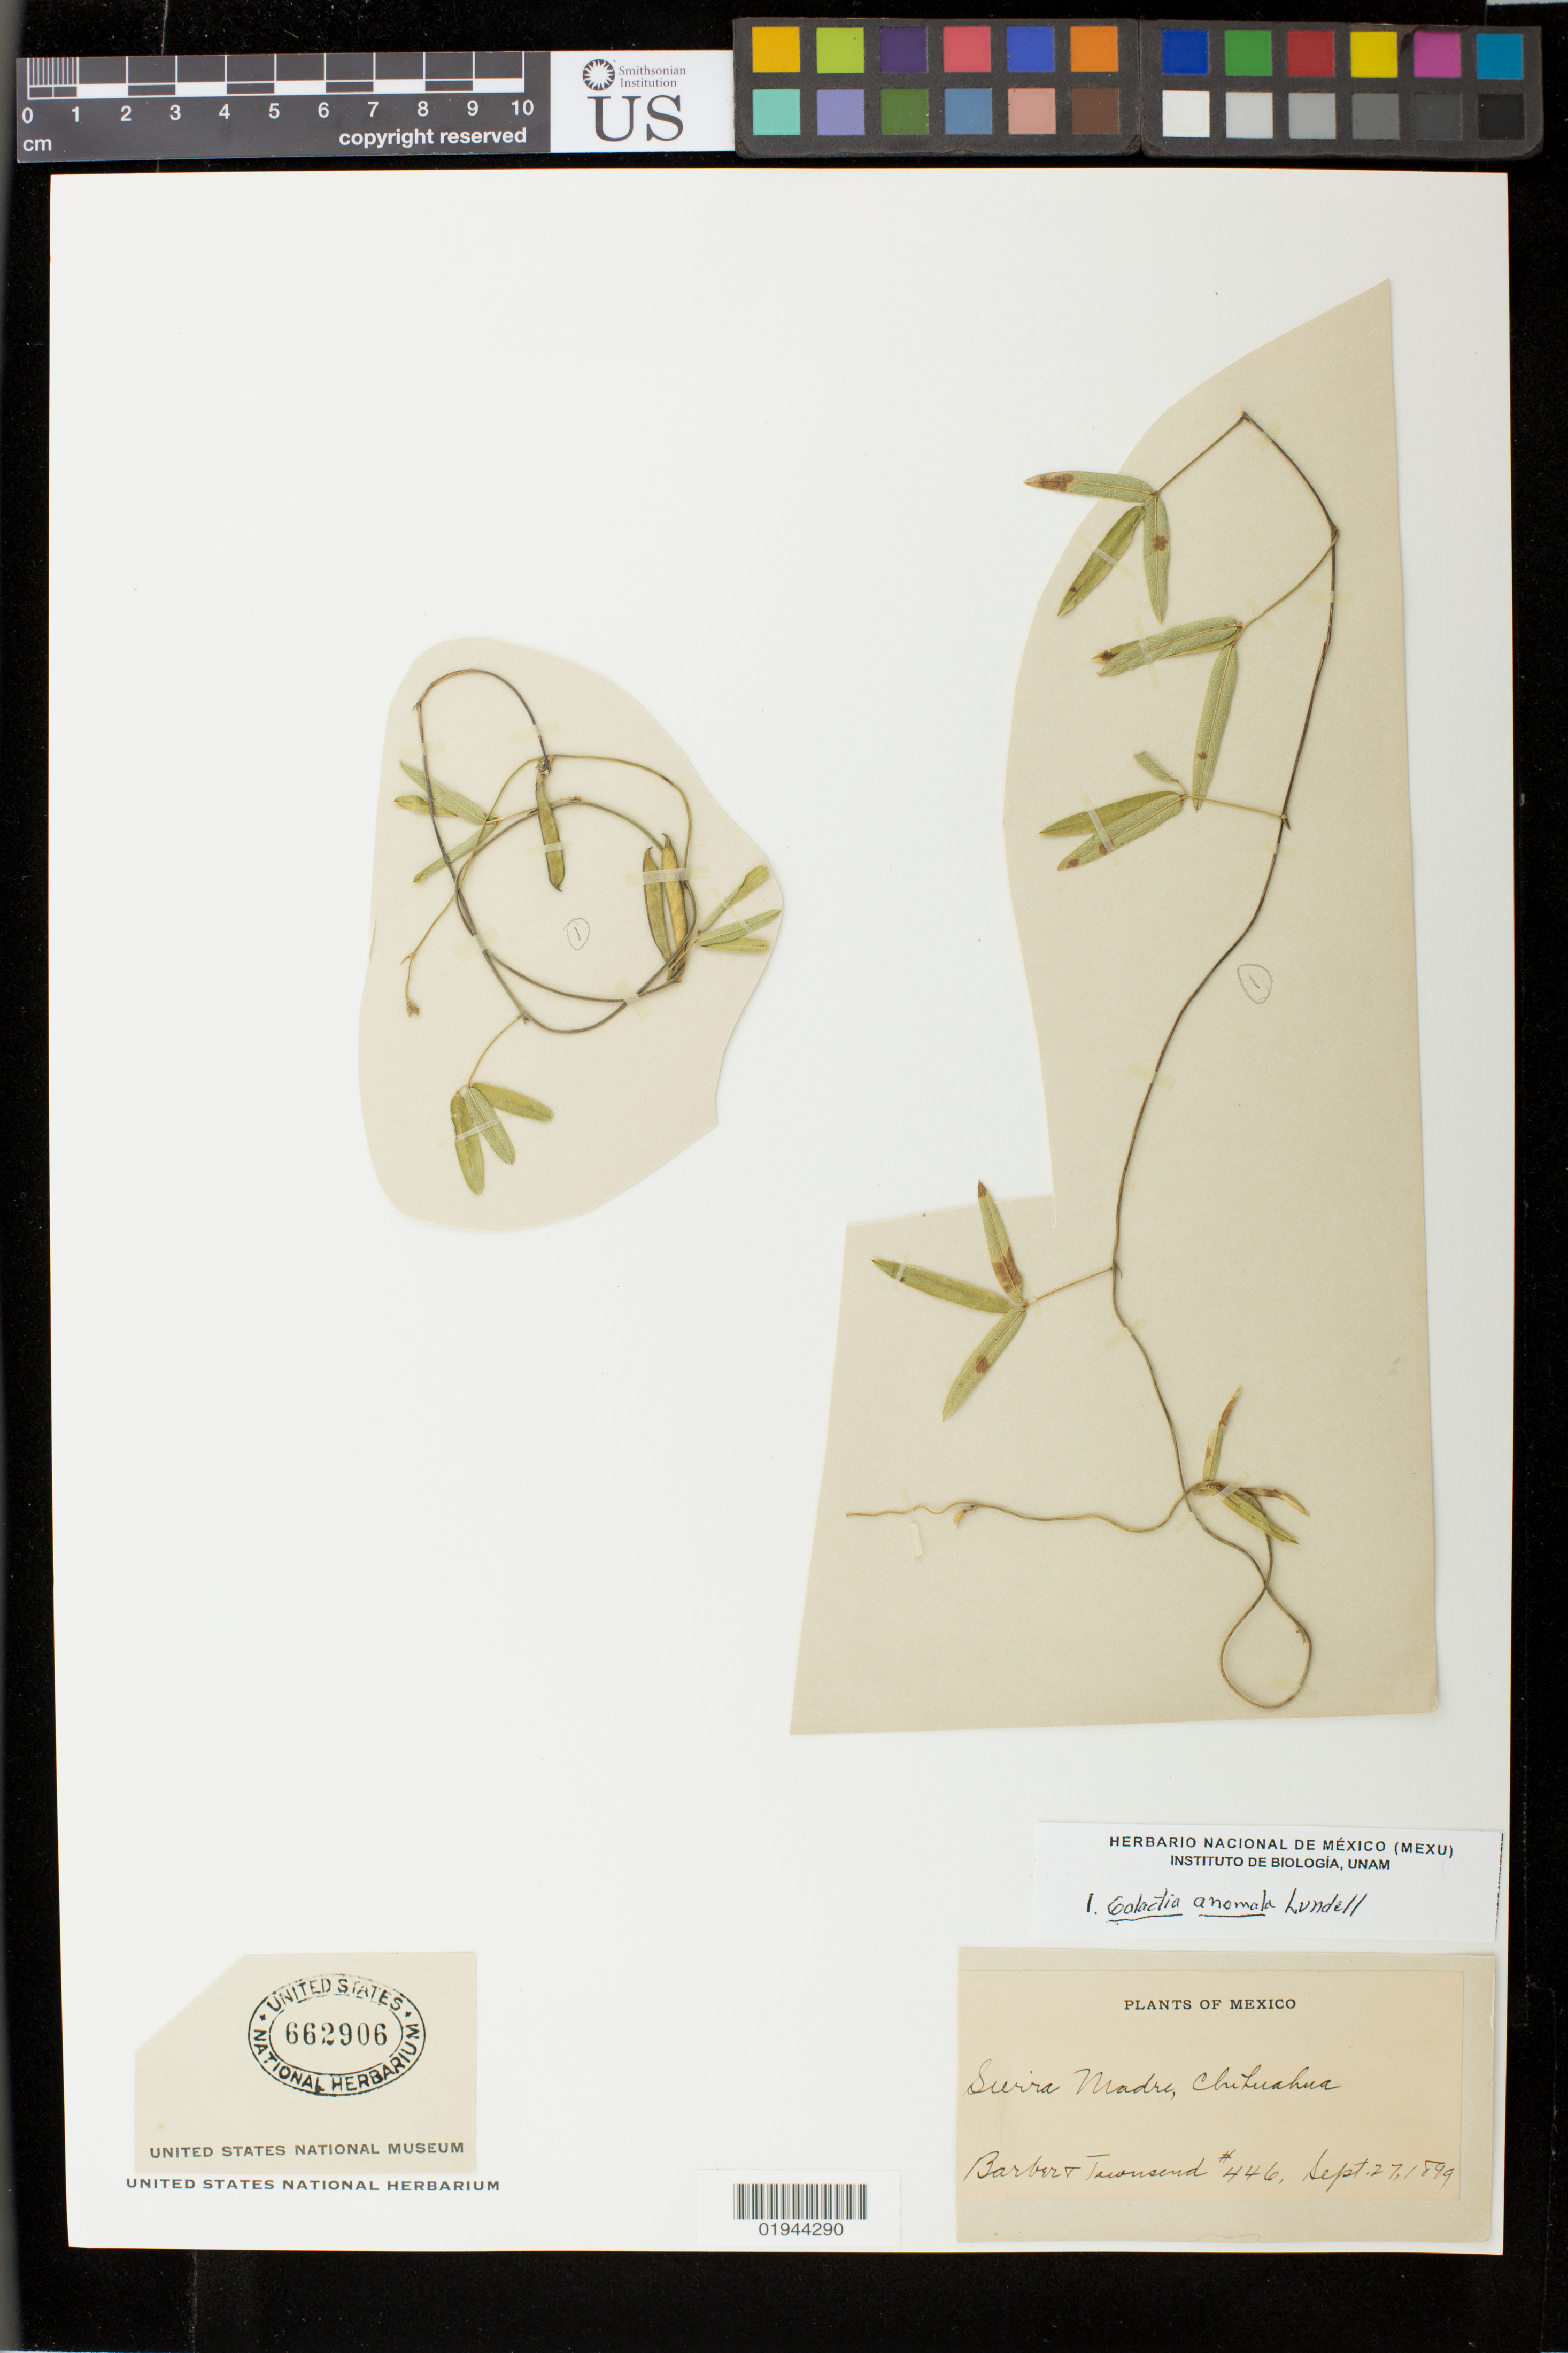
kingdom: Plantae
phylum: Tracheophyta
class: Magnoliopsida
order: Fabales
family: Fabaceae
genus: Galactia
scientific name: Galactia anomala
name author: Lundell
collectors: -. Barber & Townsend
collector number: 446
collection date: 1899-09-27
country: Mexico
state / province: Chihuahua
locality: Sierra Madre, Chihuahua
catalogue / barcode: US 662906